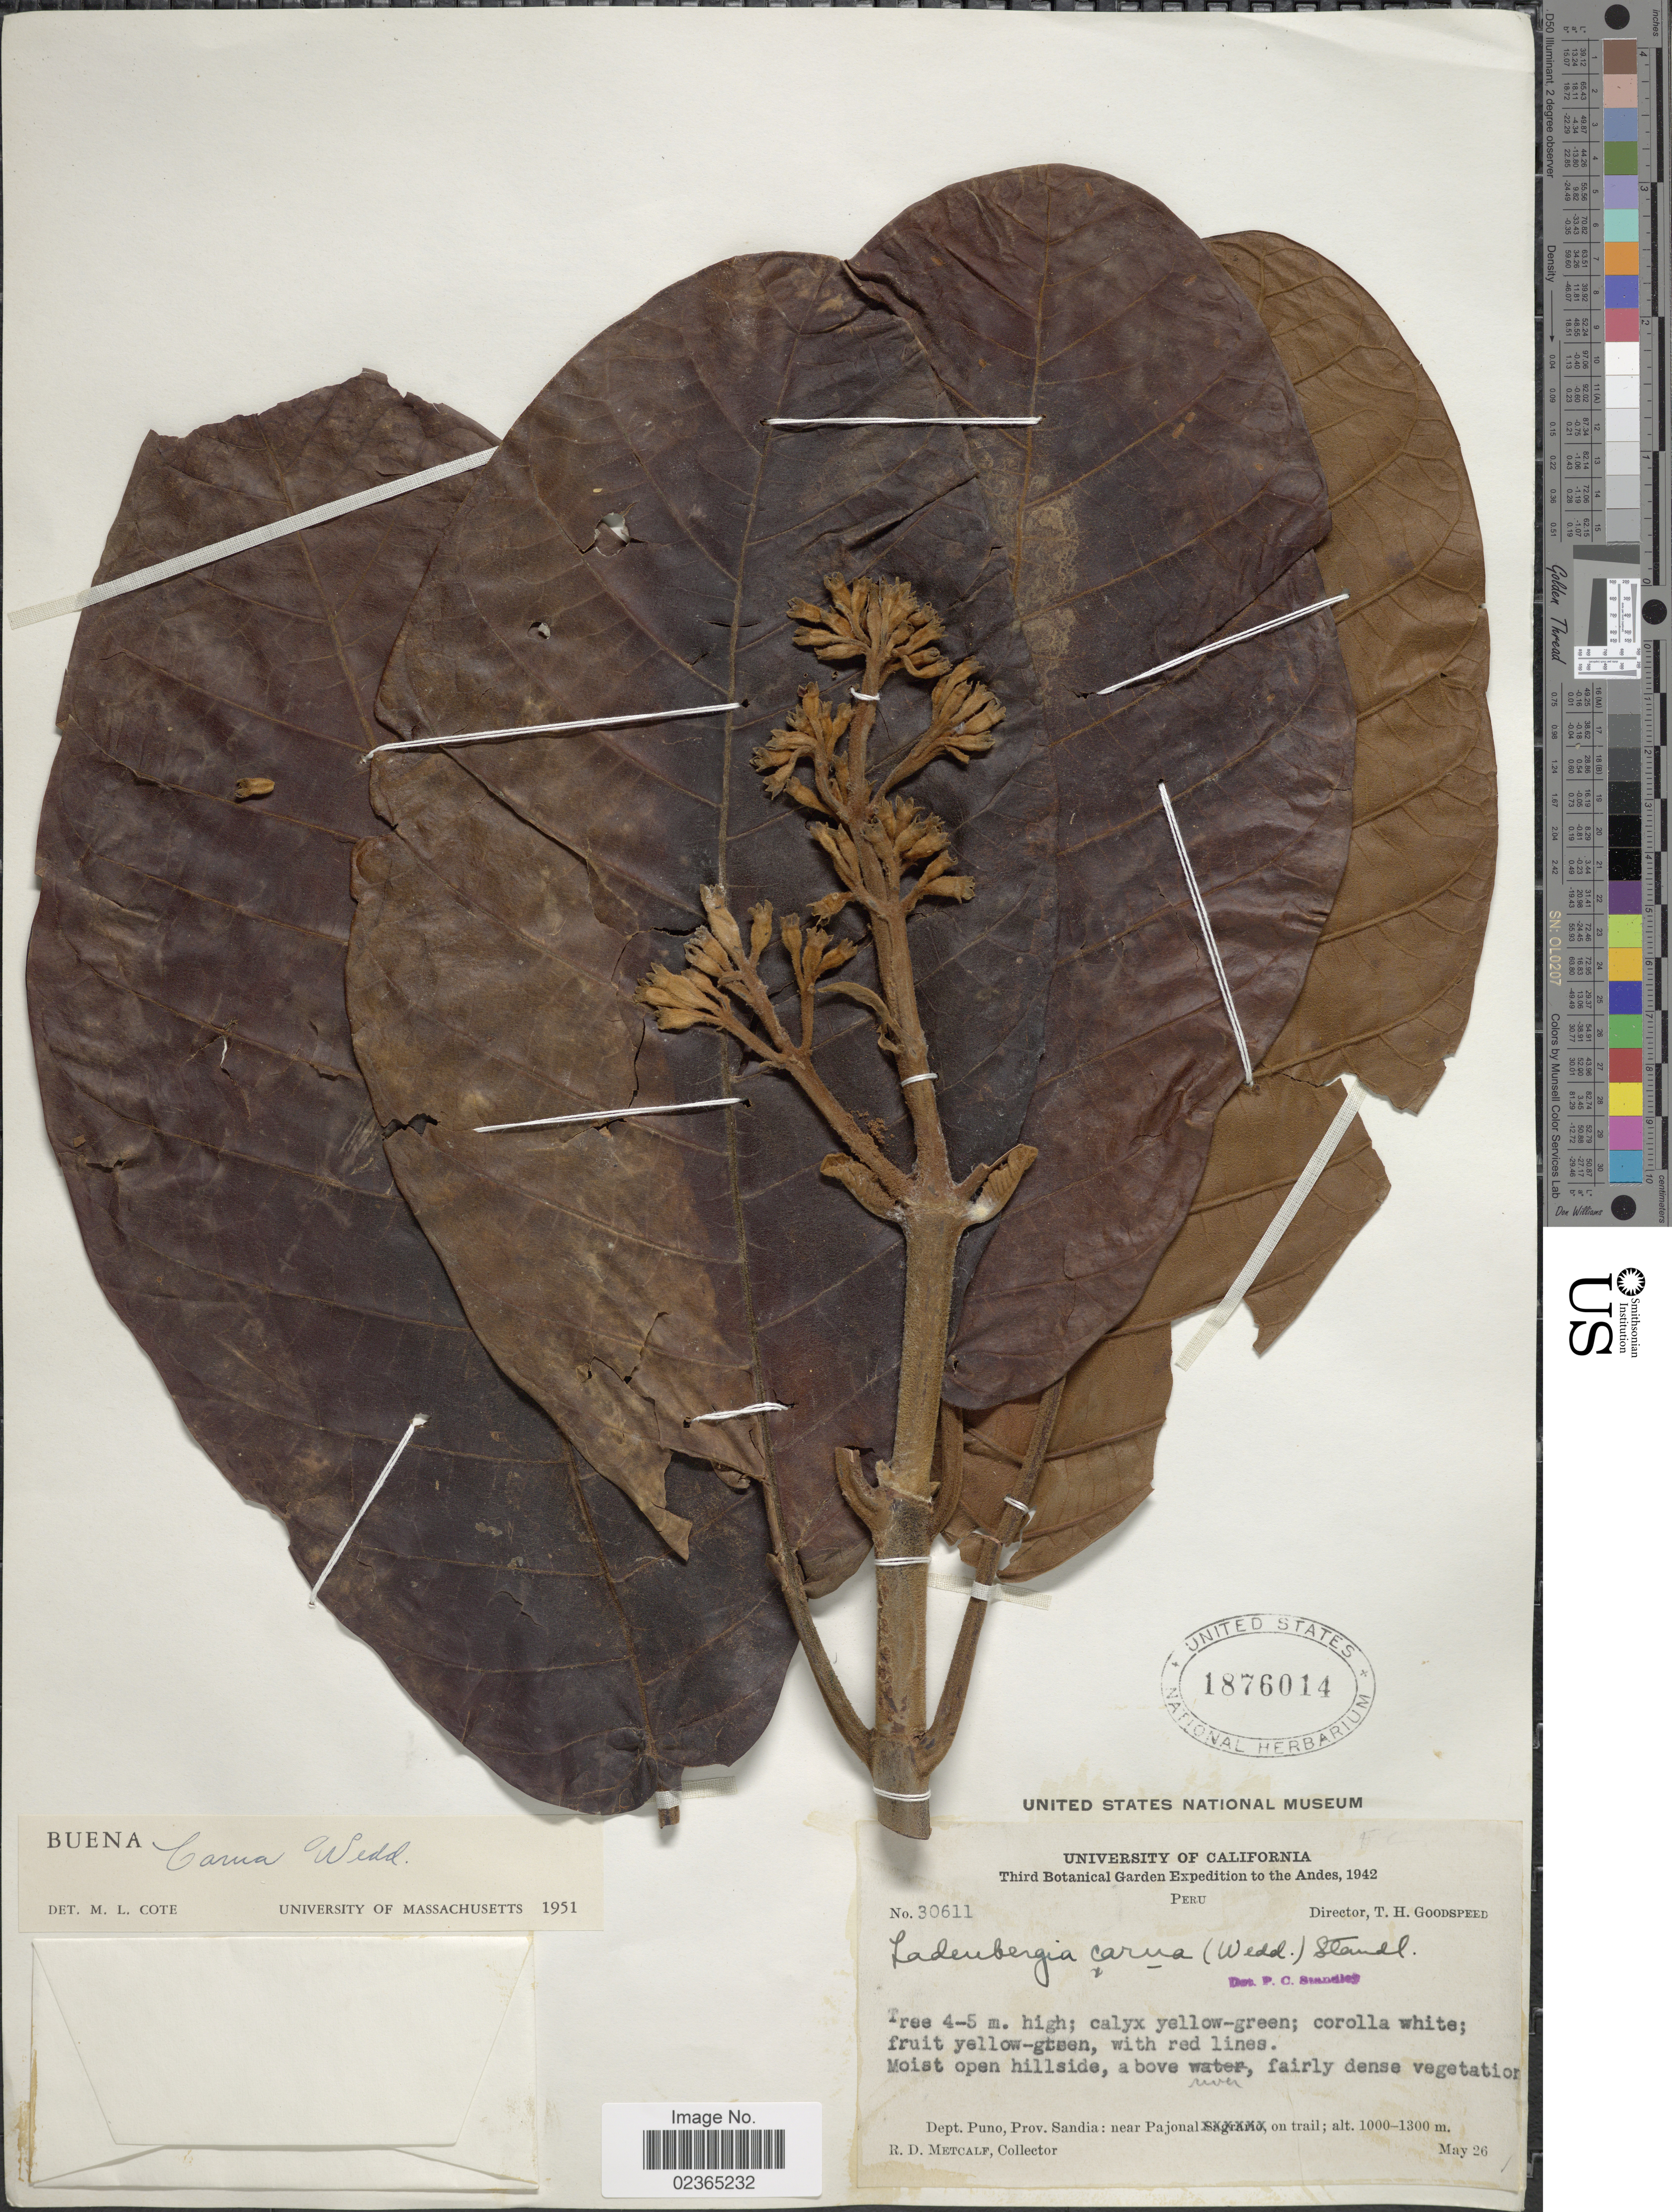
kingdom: Plantae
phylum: Tracheophyta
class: Magnoliopsida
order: Gentianales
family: Rubiaceae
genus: Ladenbergia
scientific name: Ladenbergia carua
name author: (Wedd.) Standl.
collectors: R. D. Metcalf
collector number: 30611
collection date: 1942-05-26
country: Peru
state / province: Puno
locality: The Andes, Prov. Sandia: near Pajonal on trail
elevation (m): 1000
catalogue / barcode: US 1876014